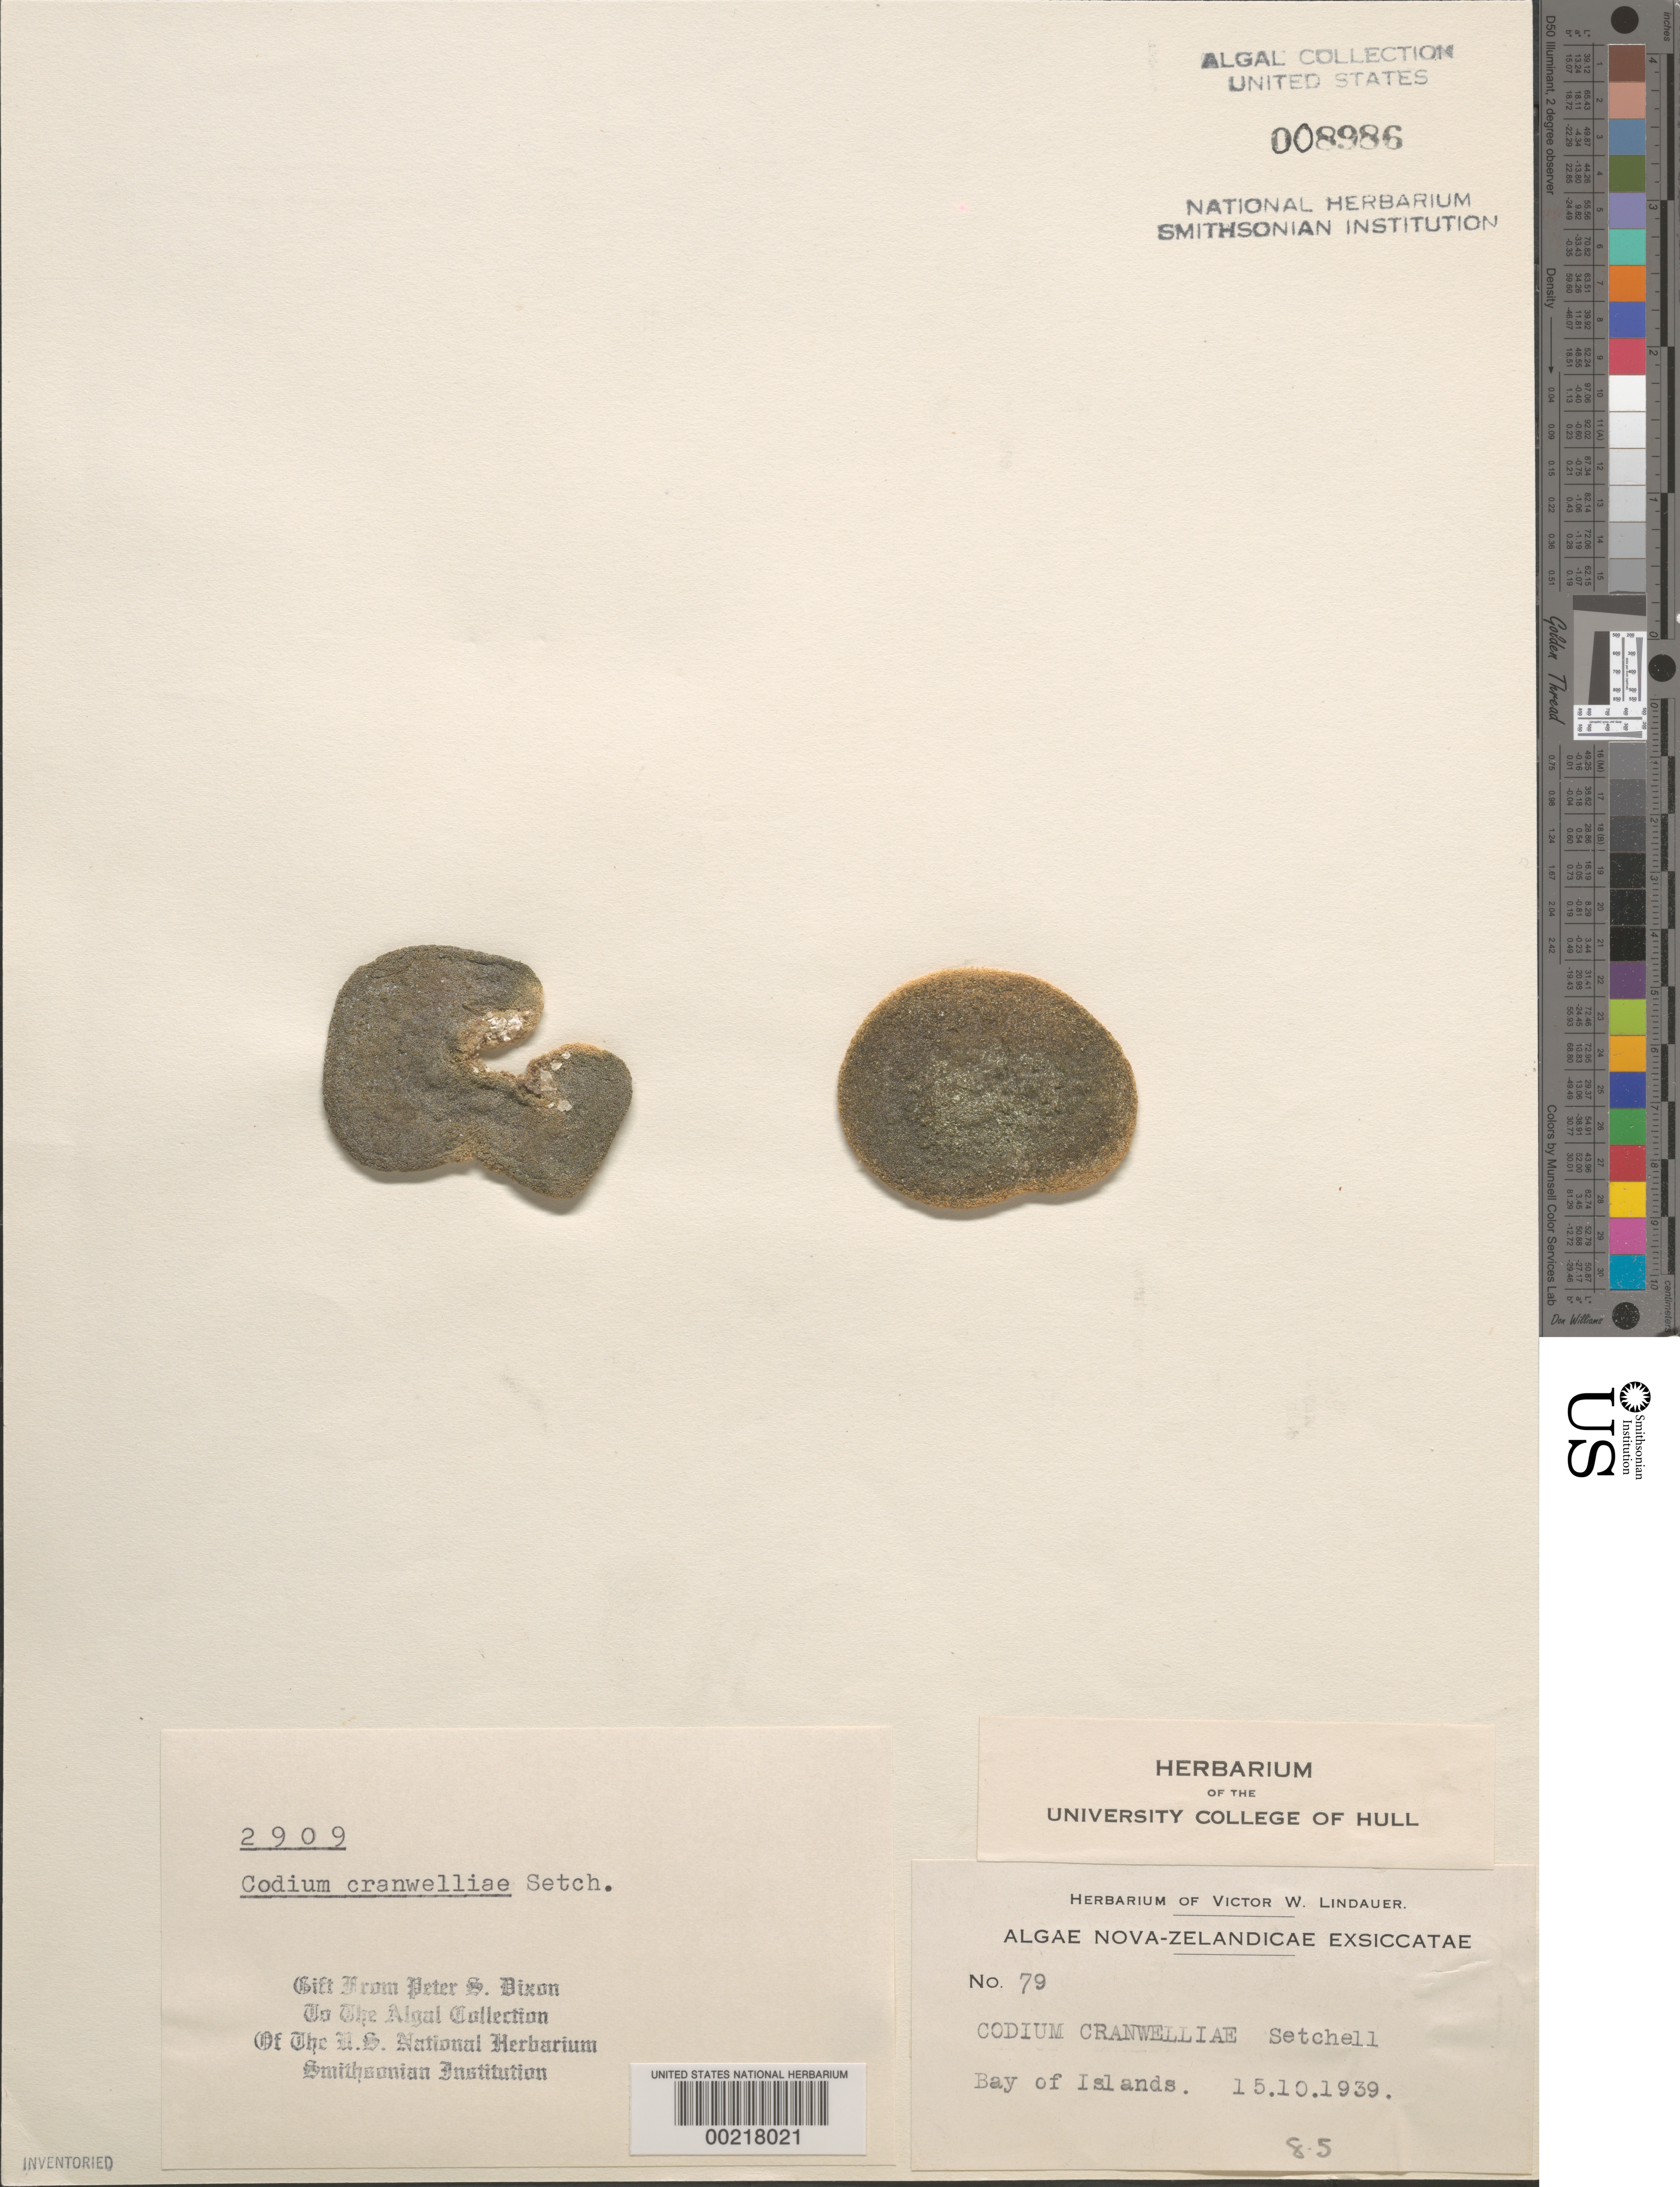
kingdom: Plantae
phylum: Chlorophyta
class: Ulvophyceae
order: Bryopsidales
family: Codiaceae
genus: Codium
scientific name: Codium cranwelliae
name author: Setch.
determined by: Dixon, P. S.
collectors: V. Lindauer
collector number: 79 & PSD 2909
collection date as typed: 15 Oct 1939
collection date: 1939-10-15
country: New Zealand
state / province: Northland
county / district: Far North District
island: North Island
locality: Bay of Islands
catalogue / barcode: US 8986